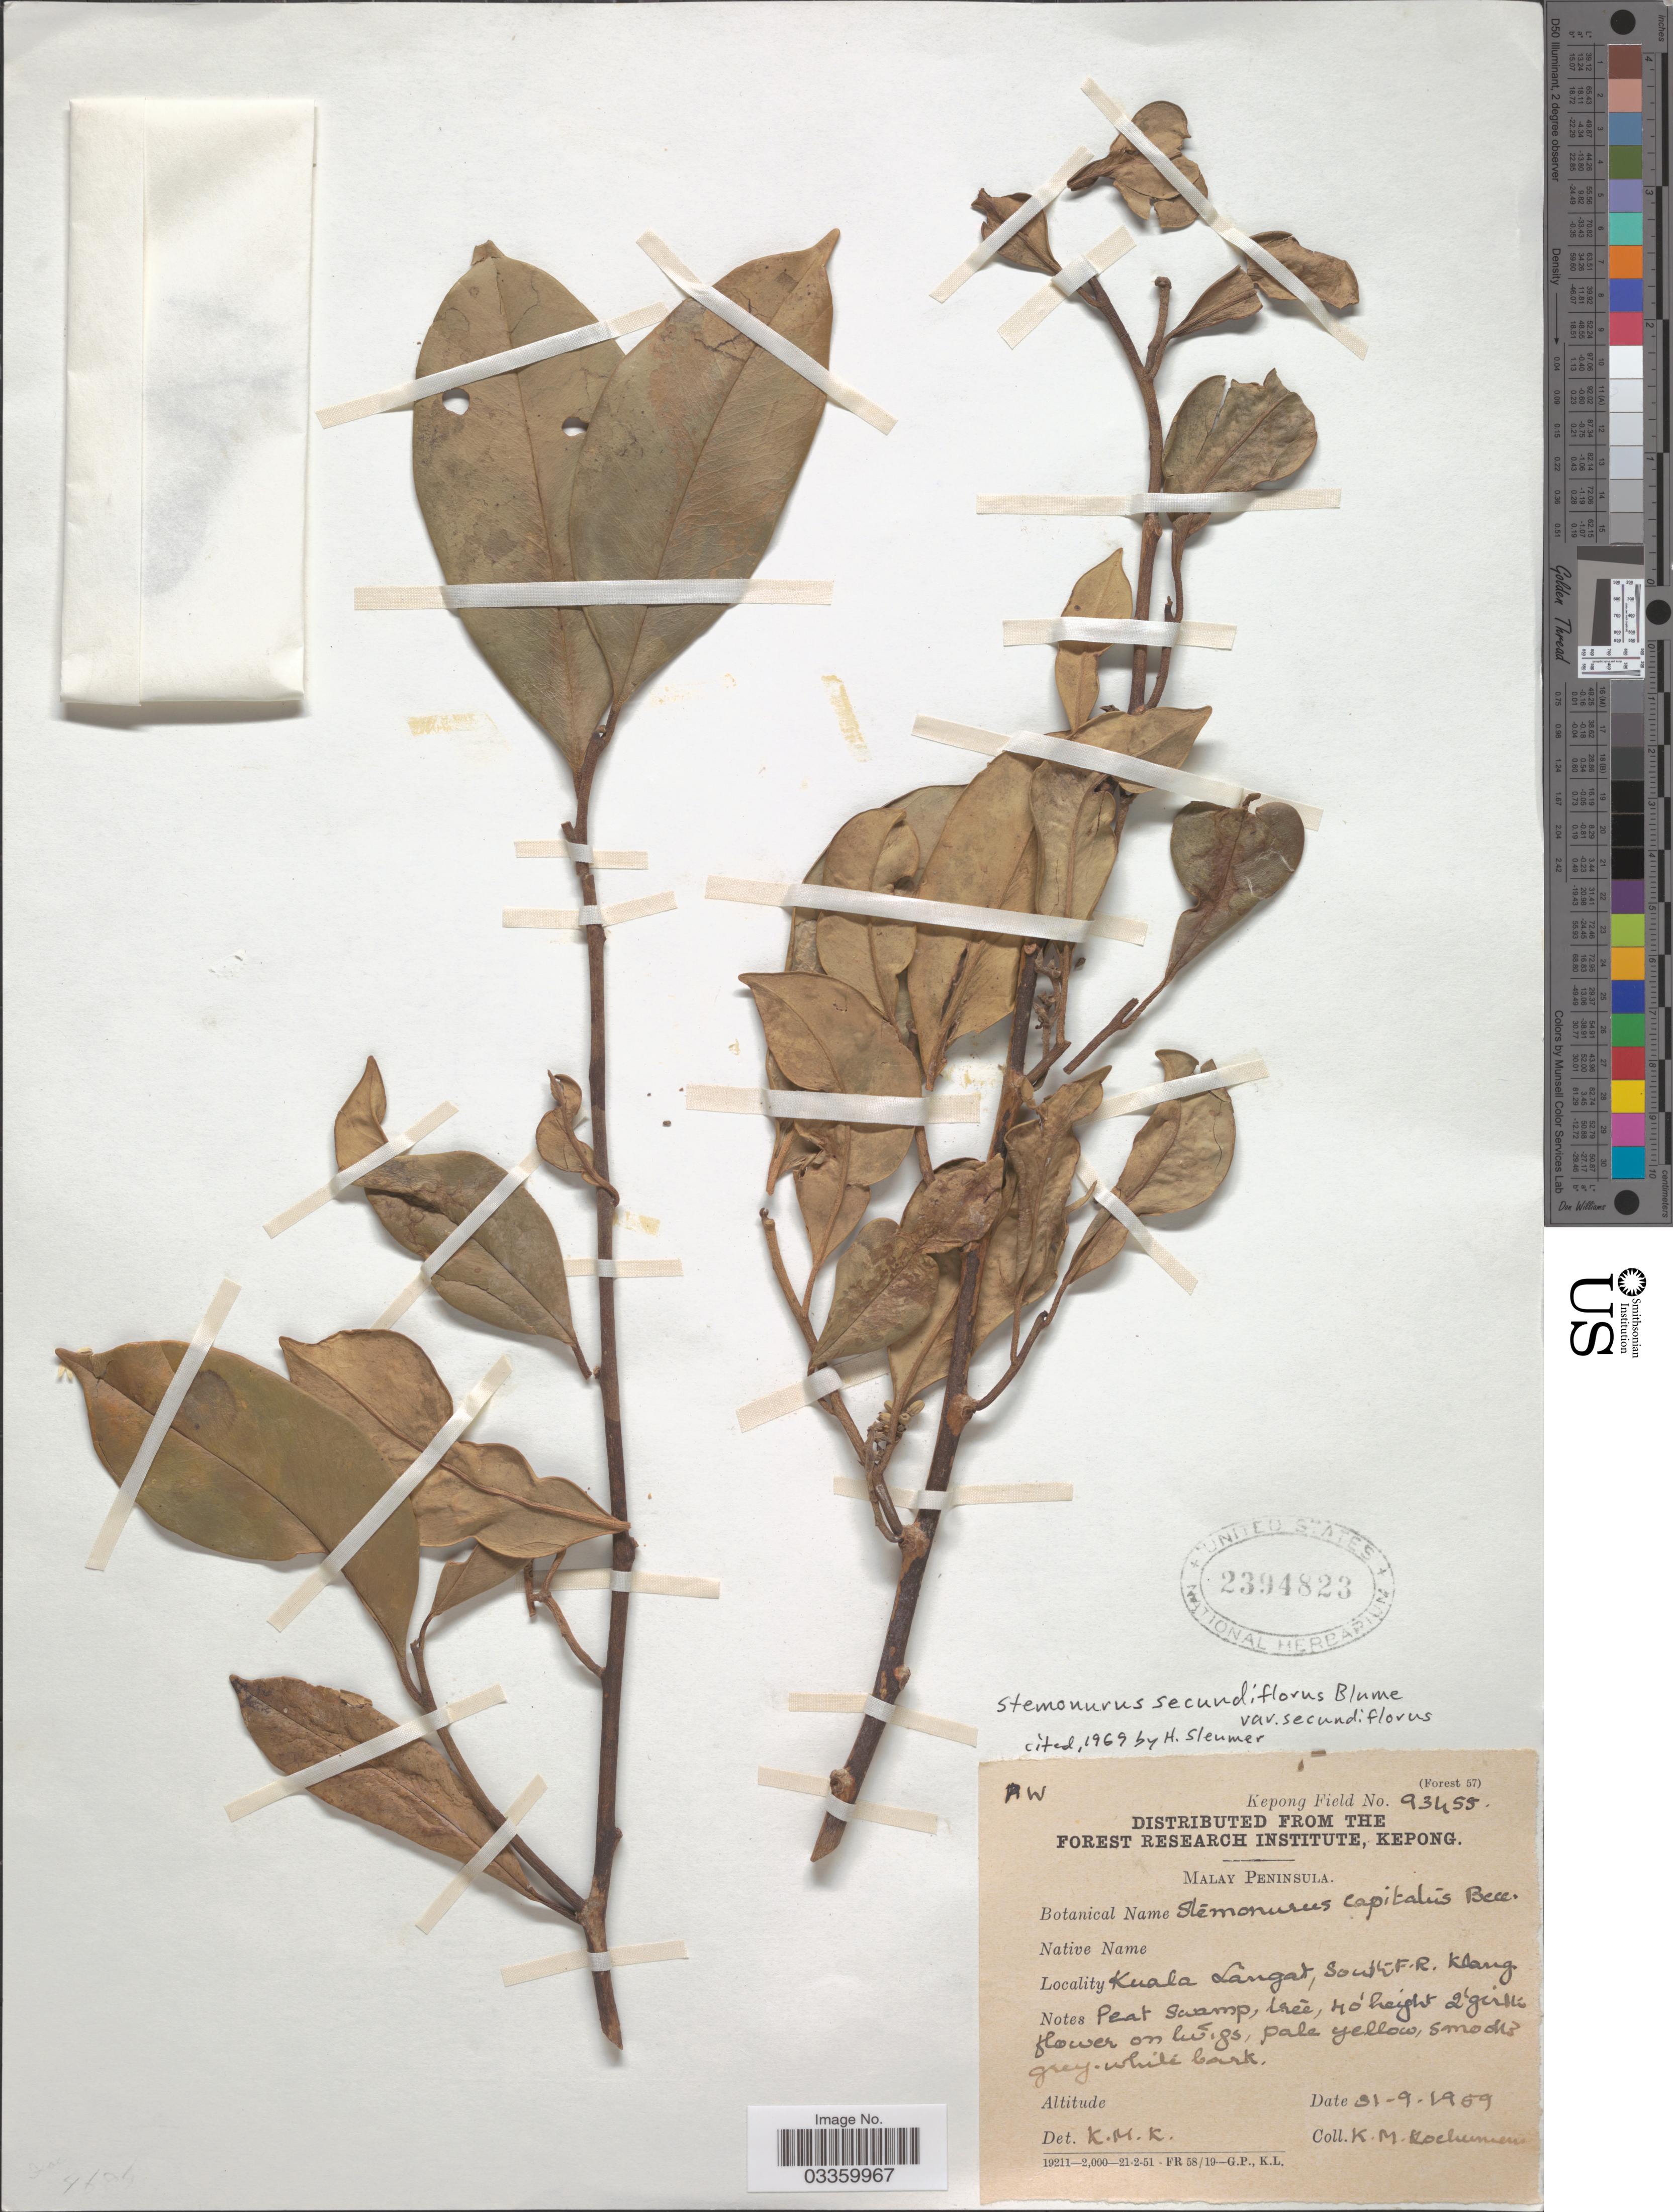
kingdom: Plantae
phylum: Tracheophyta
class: Magnoliopsida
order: Cardiopteridales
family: Stemonuraceae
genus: Stemonurus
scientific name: Stemonurus secundiflorus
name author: Becc.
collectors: K. Kochummen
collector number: Kepong Field 93455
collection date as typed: Transcribed d/m/y: 31/9/1959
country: Malaysia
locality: Malay Peninsula. Kuala Langat, South F.R. Klang.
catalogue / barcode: US 2394823